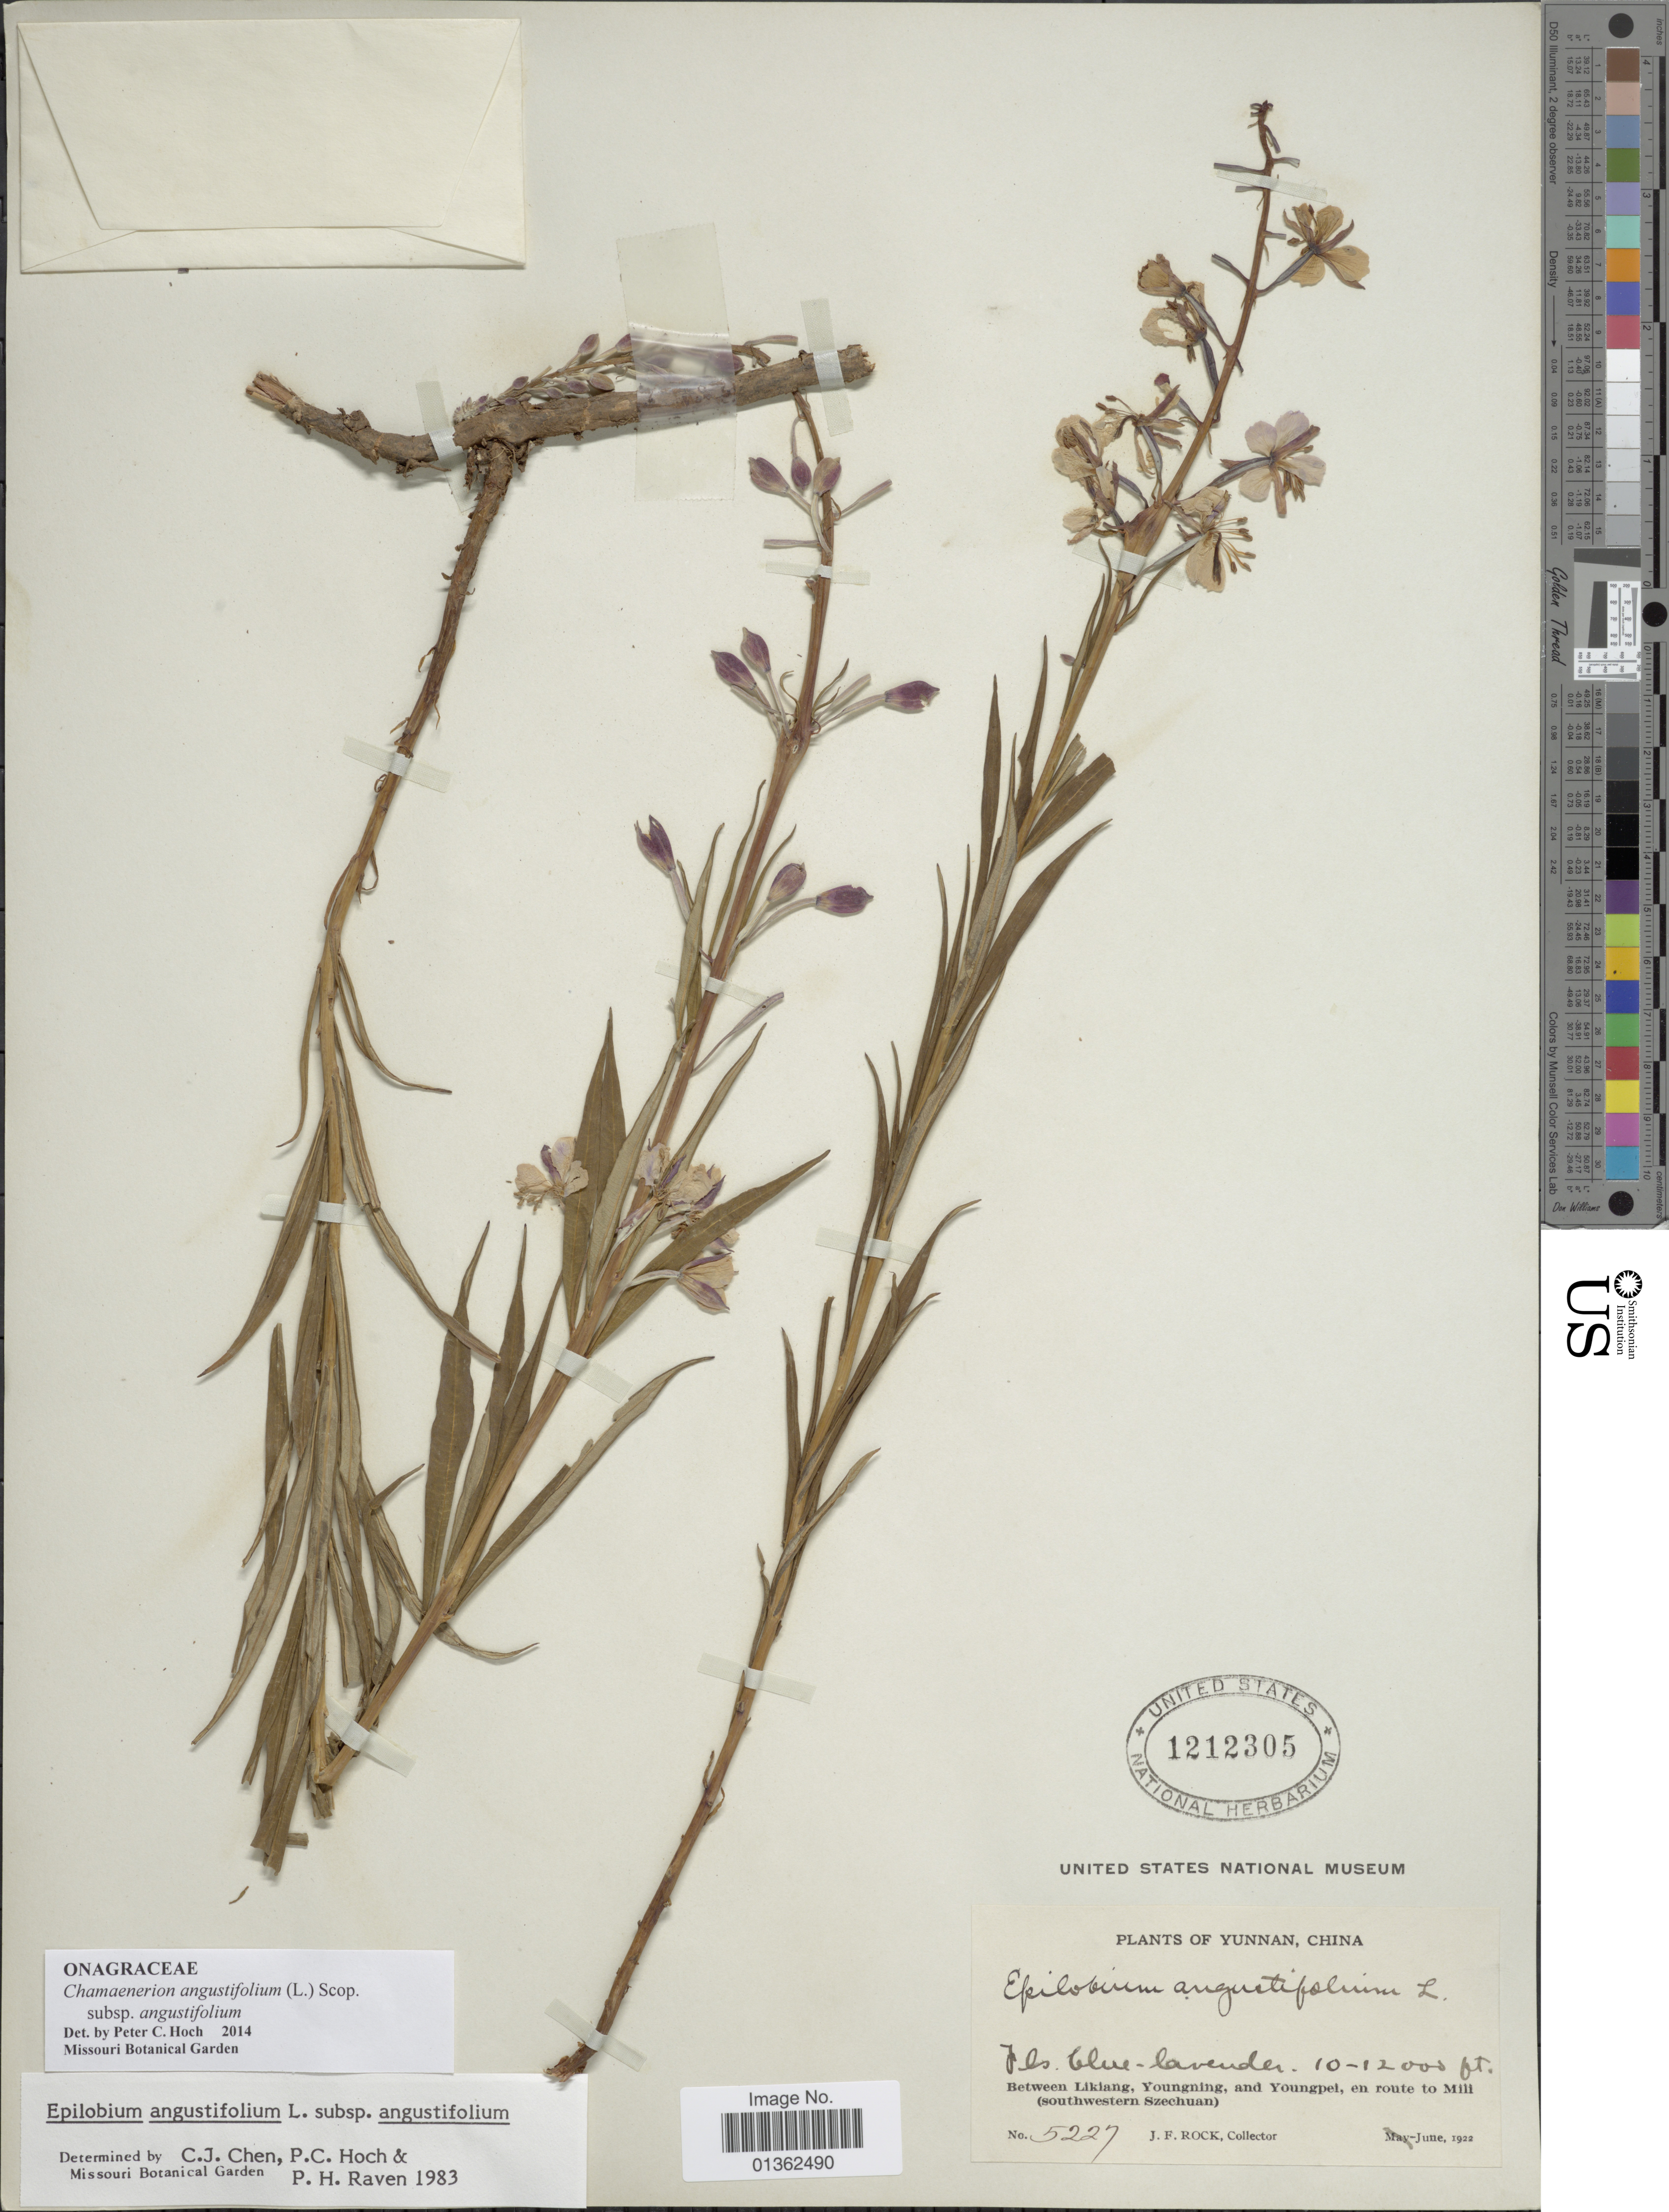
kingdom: Plantae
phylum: Tracheophyta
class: Magnoliopsida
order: Myrtales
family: Onagraceae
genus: Chamaenerion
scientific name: Chamaenerion angustifolium subsp. angustifolium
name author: (L.) Scop.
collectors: J. Rock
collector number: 5227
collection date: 1922-06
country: China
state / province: Yunnan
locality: Between Likiang, Youngning, and Youngpet, en route to Mili (southwestern Szechuan).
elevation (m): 3048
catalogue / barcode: US 1212305